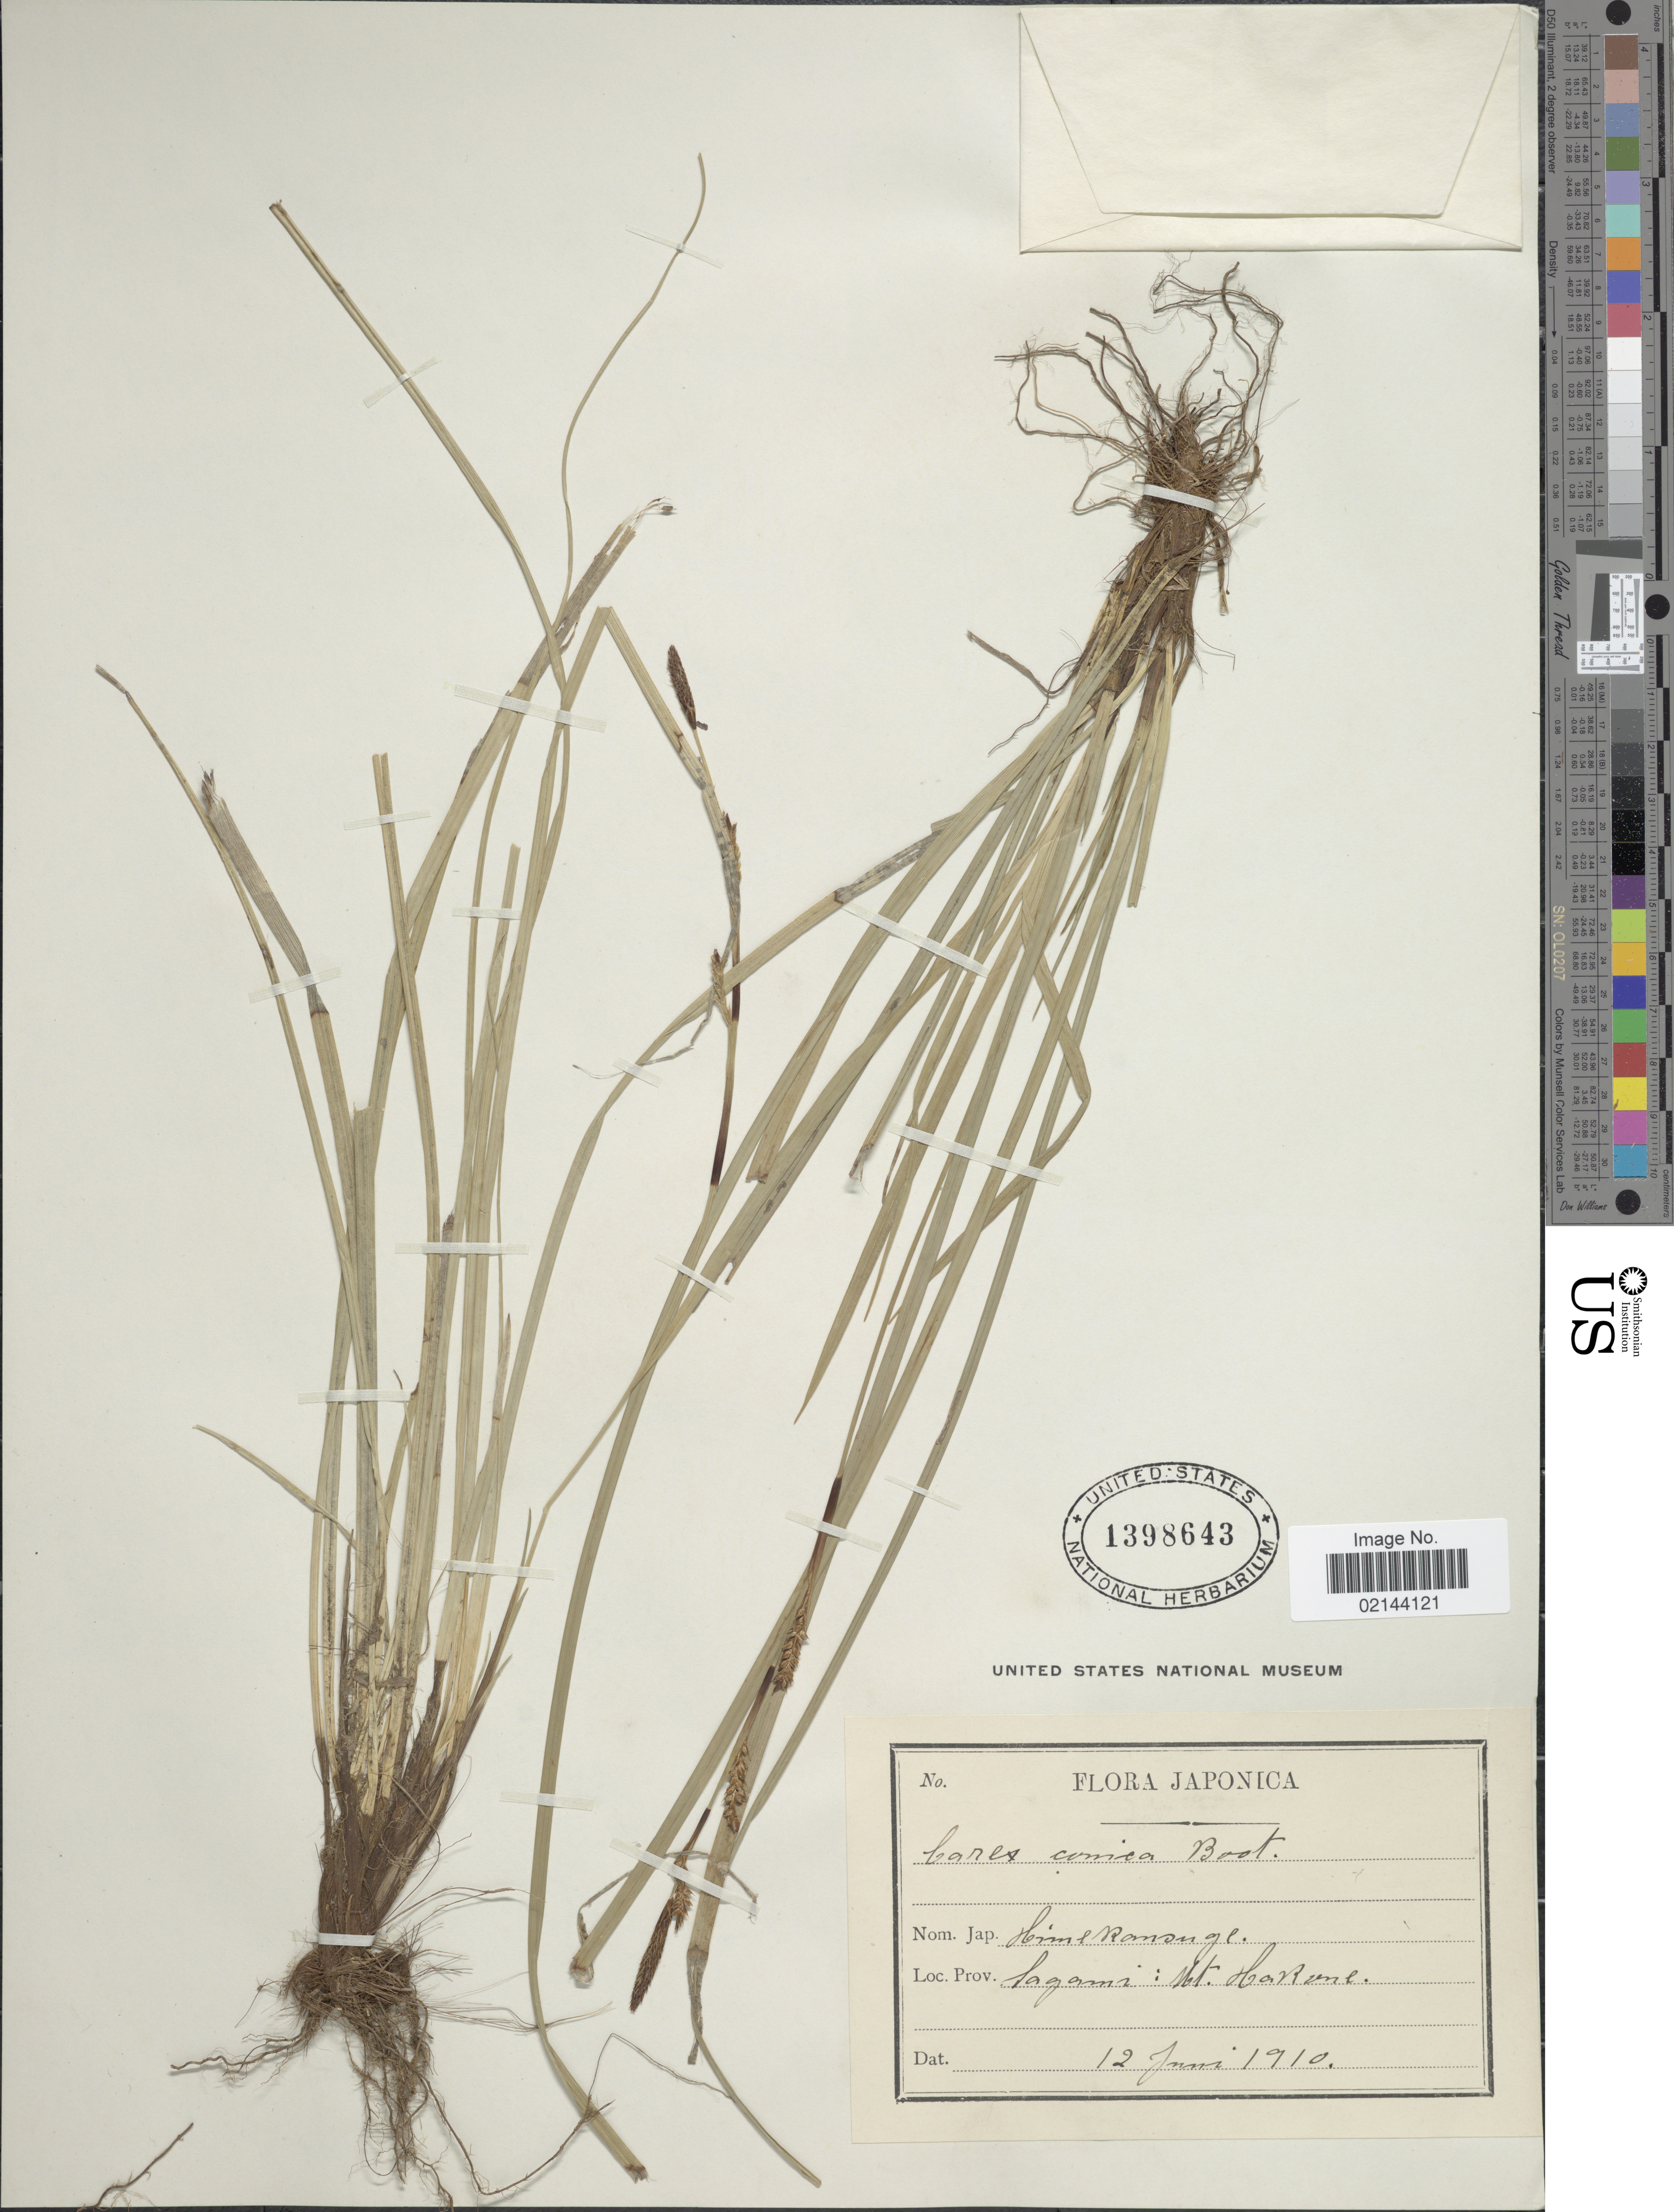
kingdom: Plantae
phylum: Tracheophyta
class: Liliopsida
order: Poales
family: Cyperaceae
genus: Carex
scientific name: Carex conica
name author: Boott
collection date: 1910-06-12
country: Japan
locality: Sagami: Mt. Hakone.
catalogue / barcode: US 1398643